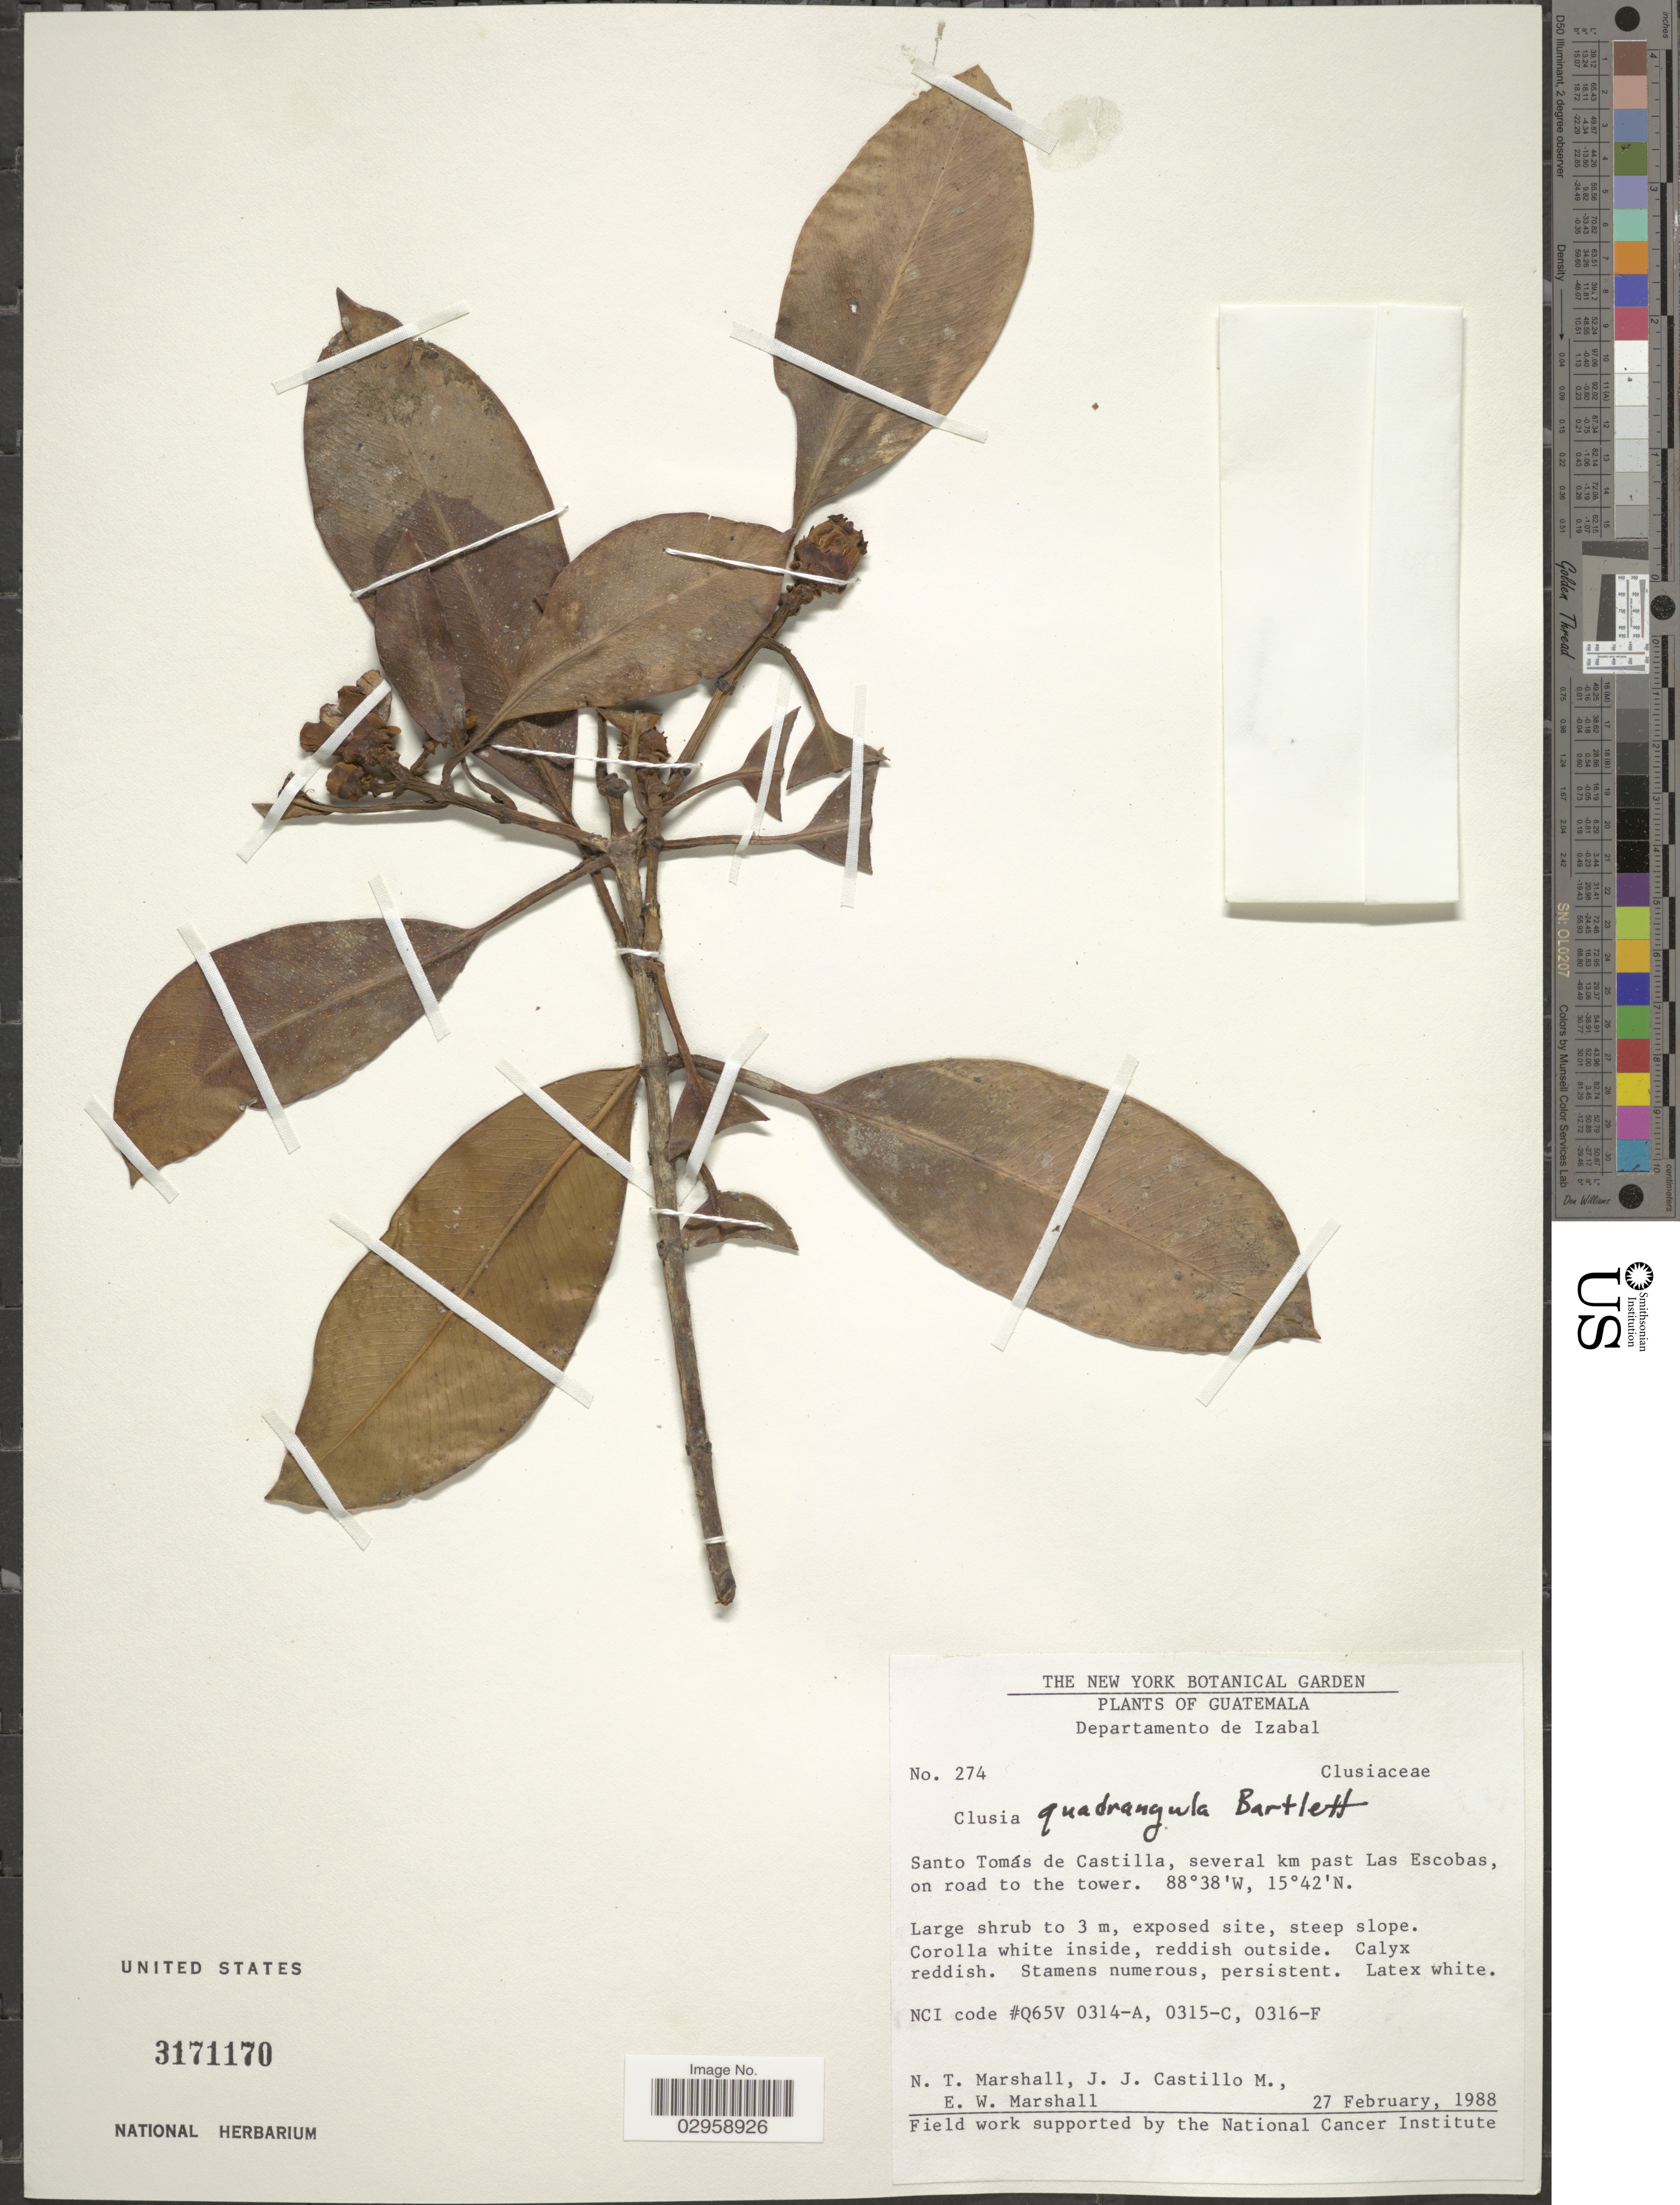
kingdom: Plantae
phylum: Tracheophyta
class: Magnoliopsida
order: Malpighiales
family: Clusiaceae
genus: Clusia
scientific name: Clusia quadrangula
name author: Bartlett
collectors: N. T. Marshall, J. Castillo & E. W. Marshall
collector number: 274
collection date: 1988-02-27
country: Guatemala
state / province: Izabal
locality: Departamento de Izabal, Santo Tomás de Castilla, several km past Las Escobas, on road to the tower.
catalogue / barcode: US 3171170